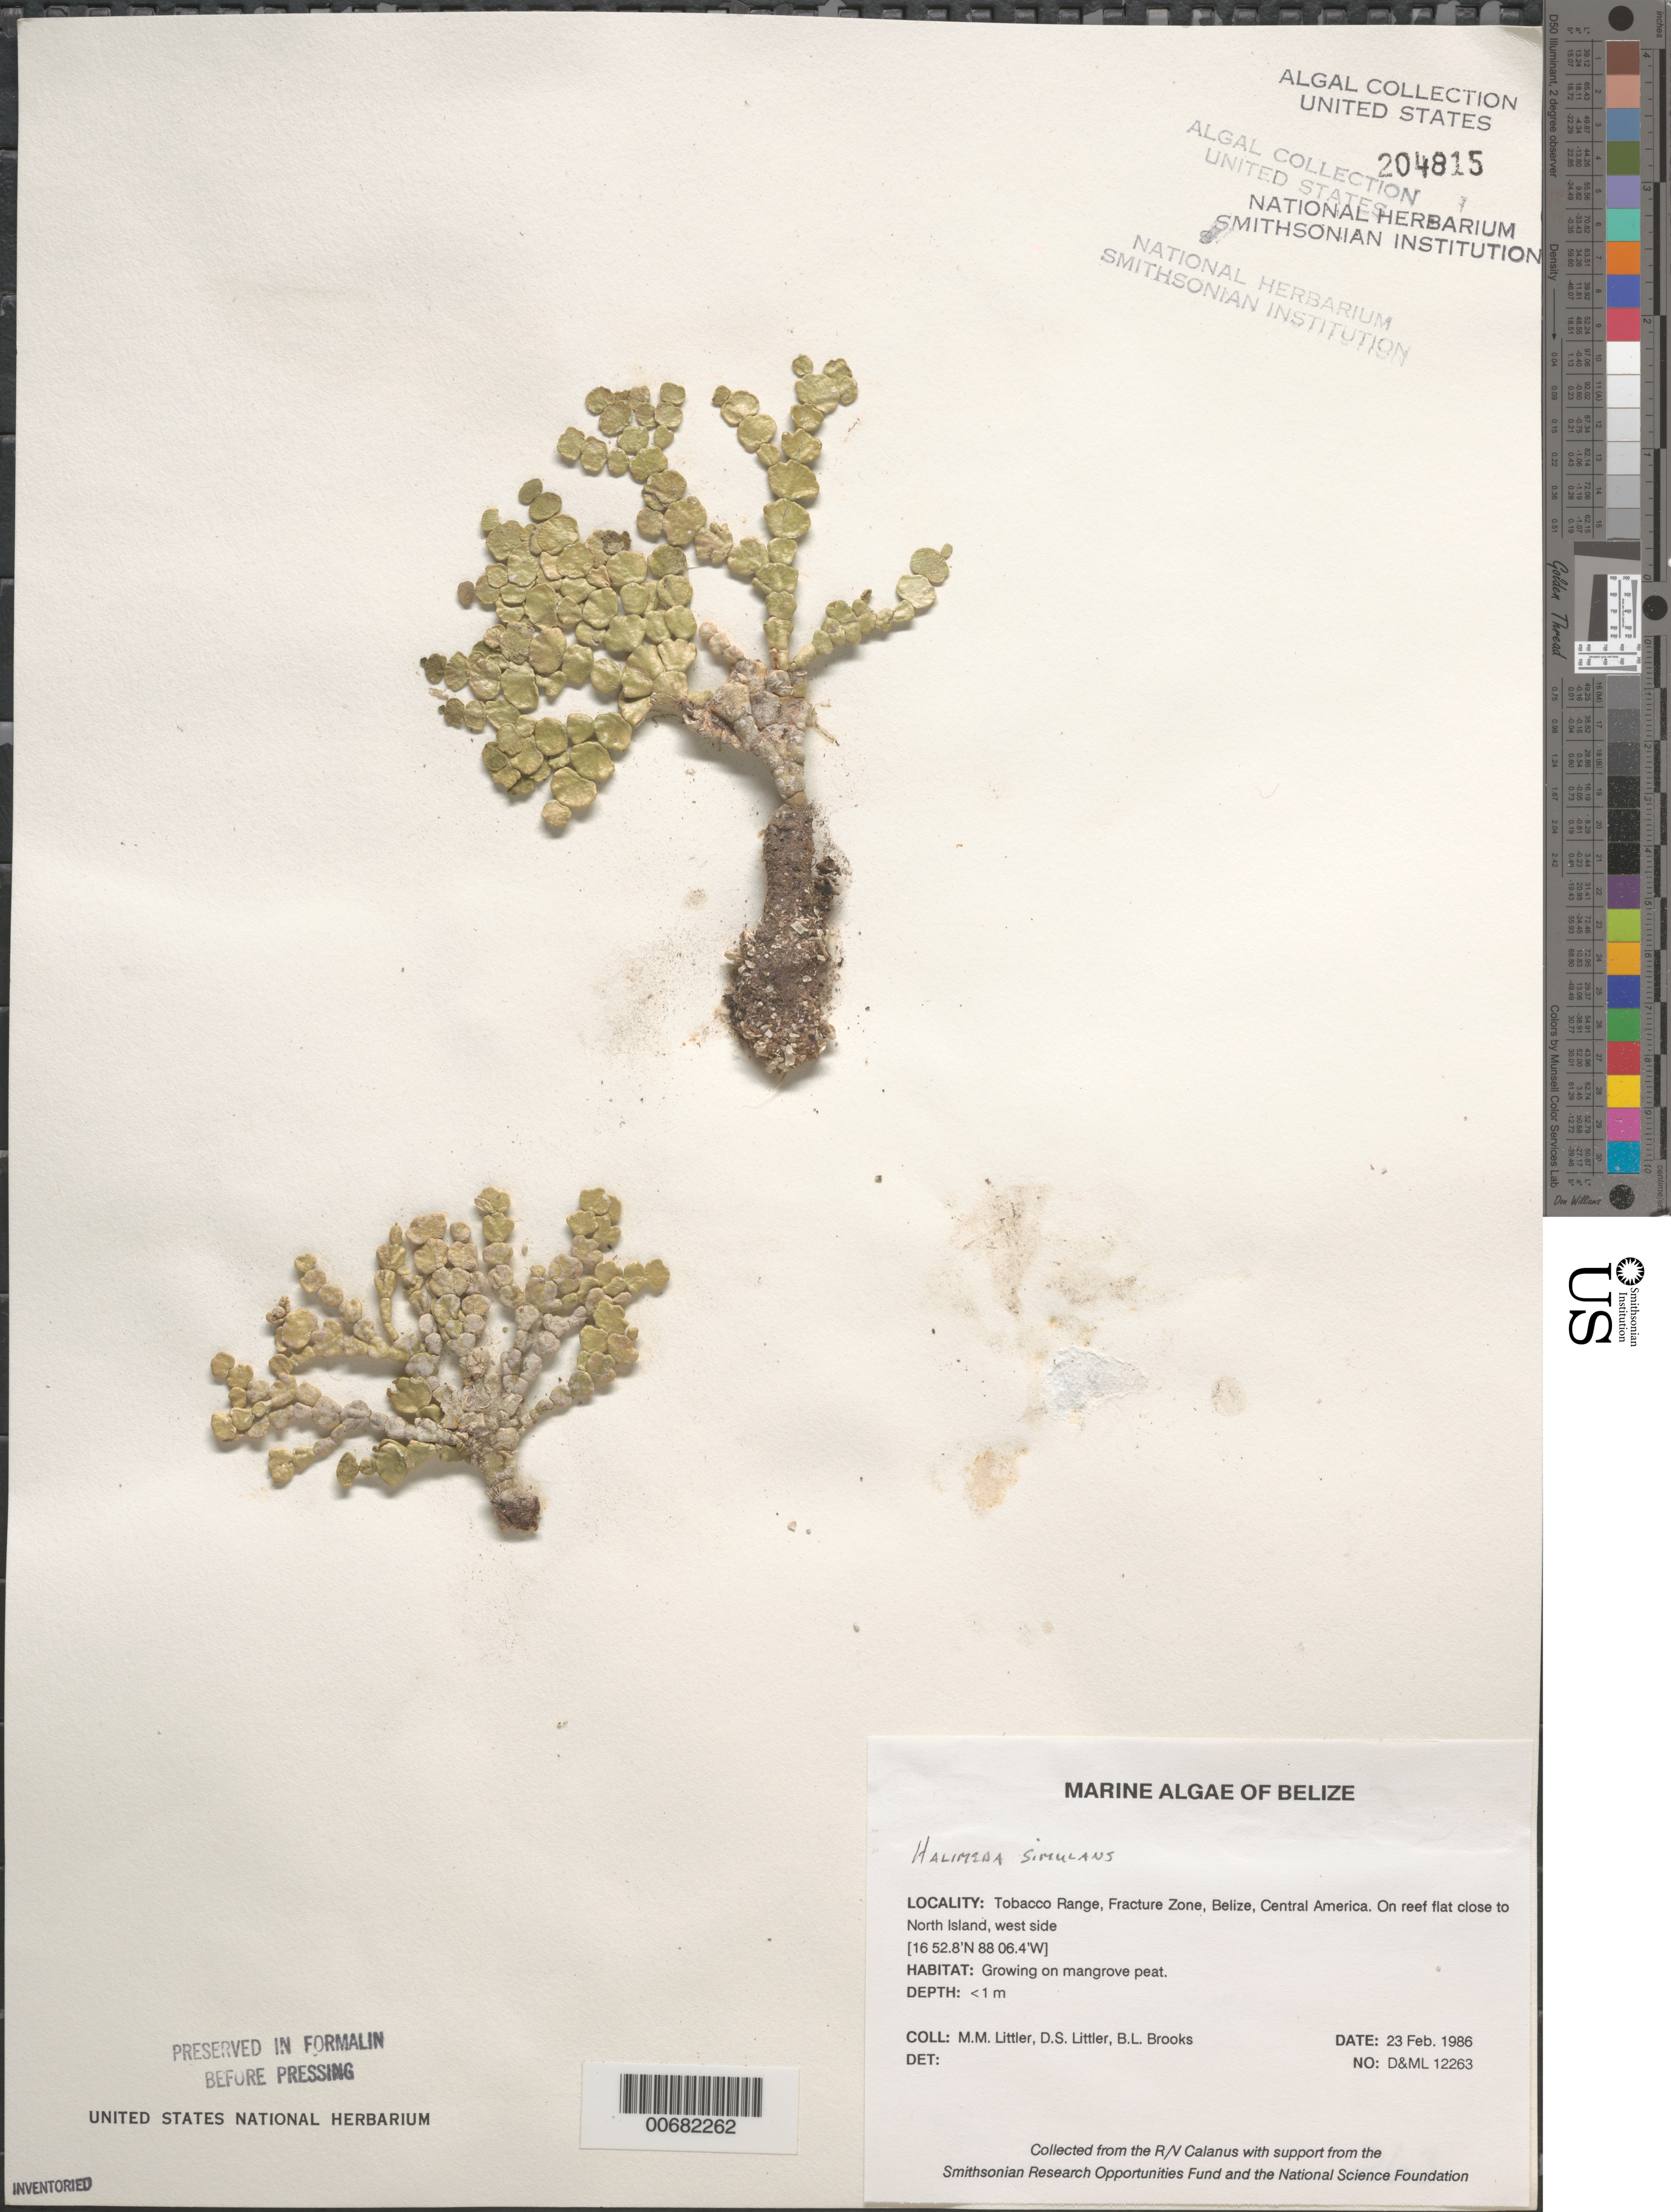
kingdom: Plantae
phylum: Chlorophyta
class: Ulvophyceae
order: Bryopsidales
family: Halimedaceae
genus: Halimeda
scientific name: Halimeda simulans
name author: M. Howe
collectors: M. M. Littler, D. S. Littler & B. Brooks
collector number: D&ML 12263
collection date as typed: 23 Feb 1986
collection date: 1986-02-23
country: Belize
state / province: Stann Creek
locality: Tobacco Range, Fracture Zone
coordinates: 16 52.8' N, 88 06.4' W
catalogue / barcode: US 204815